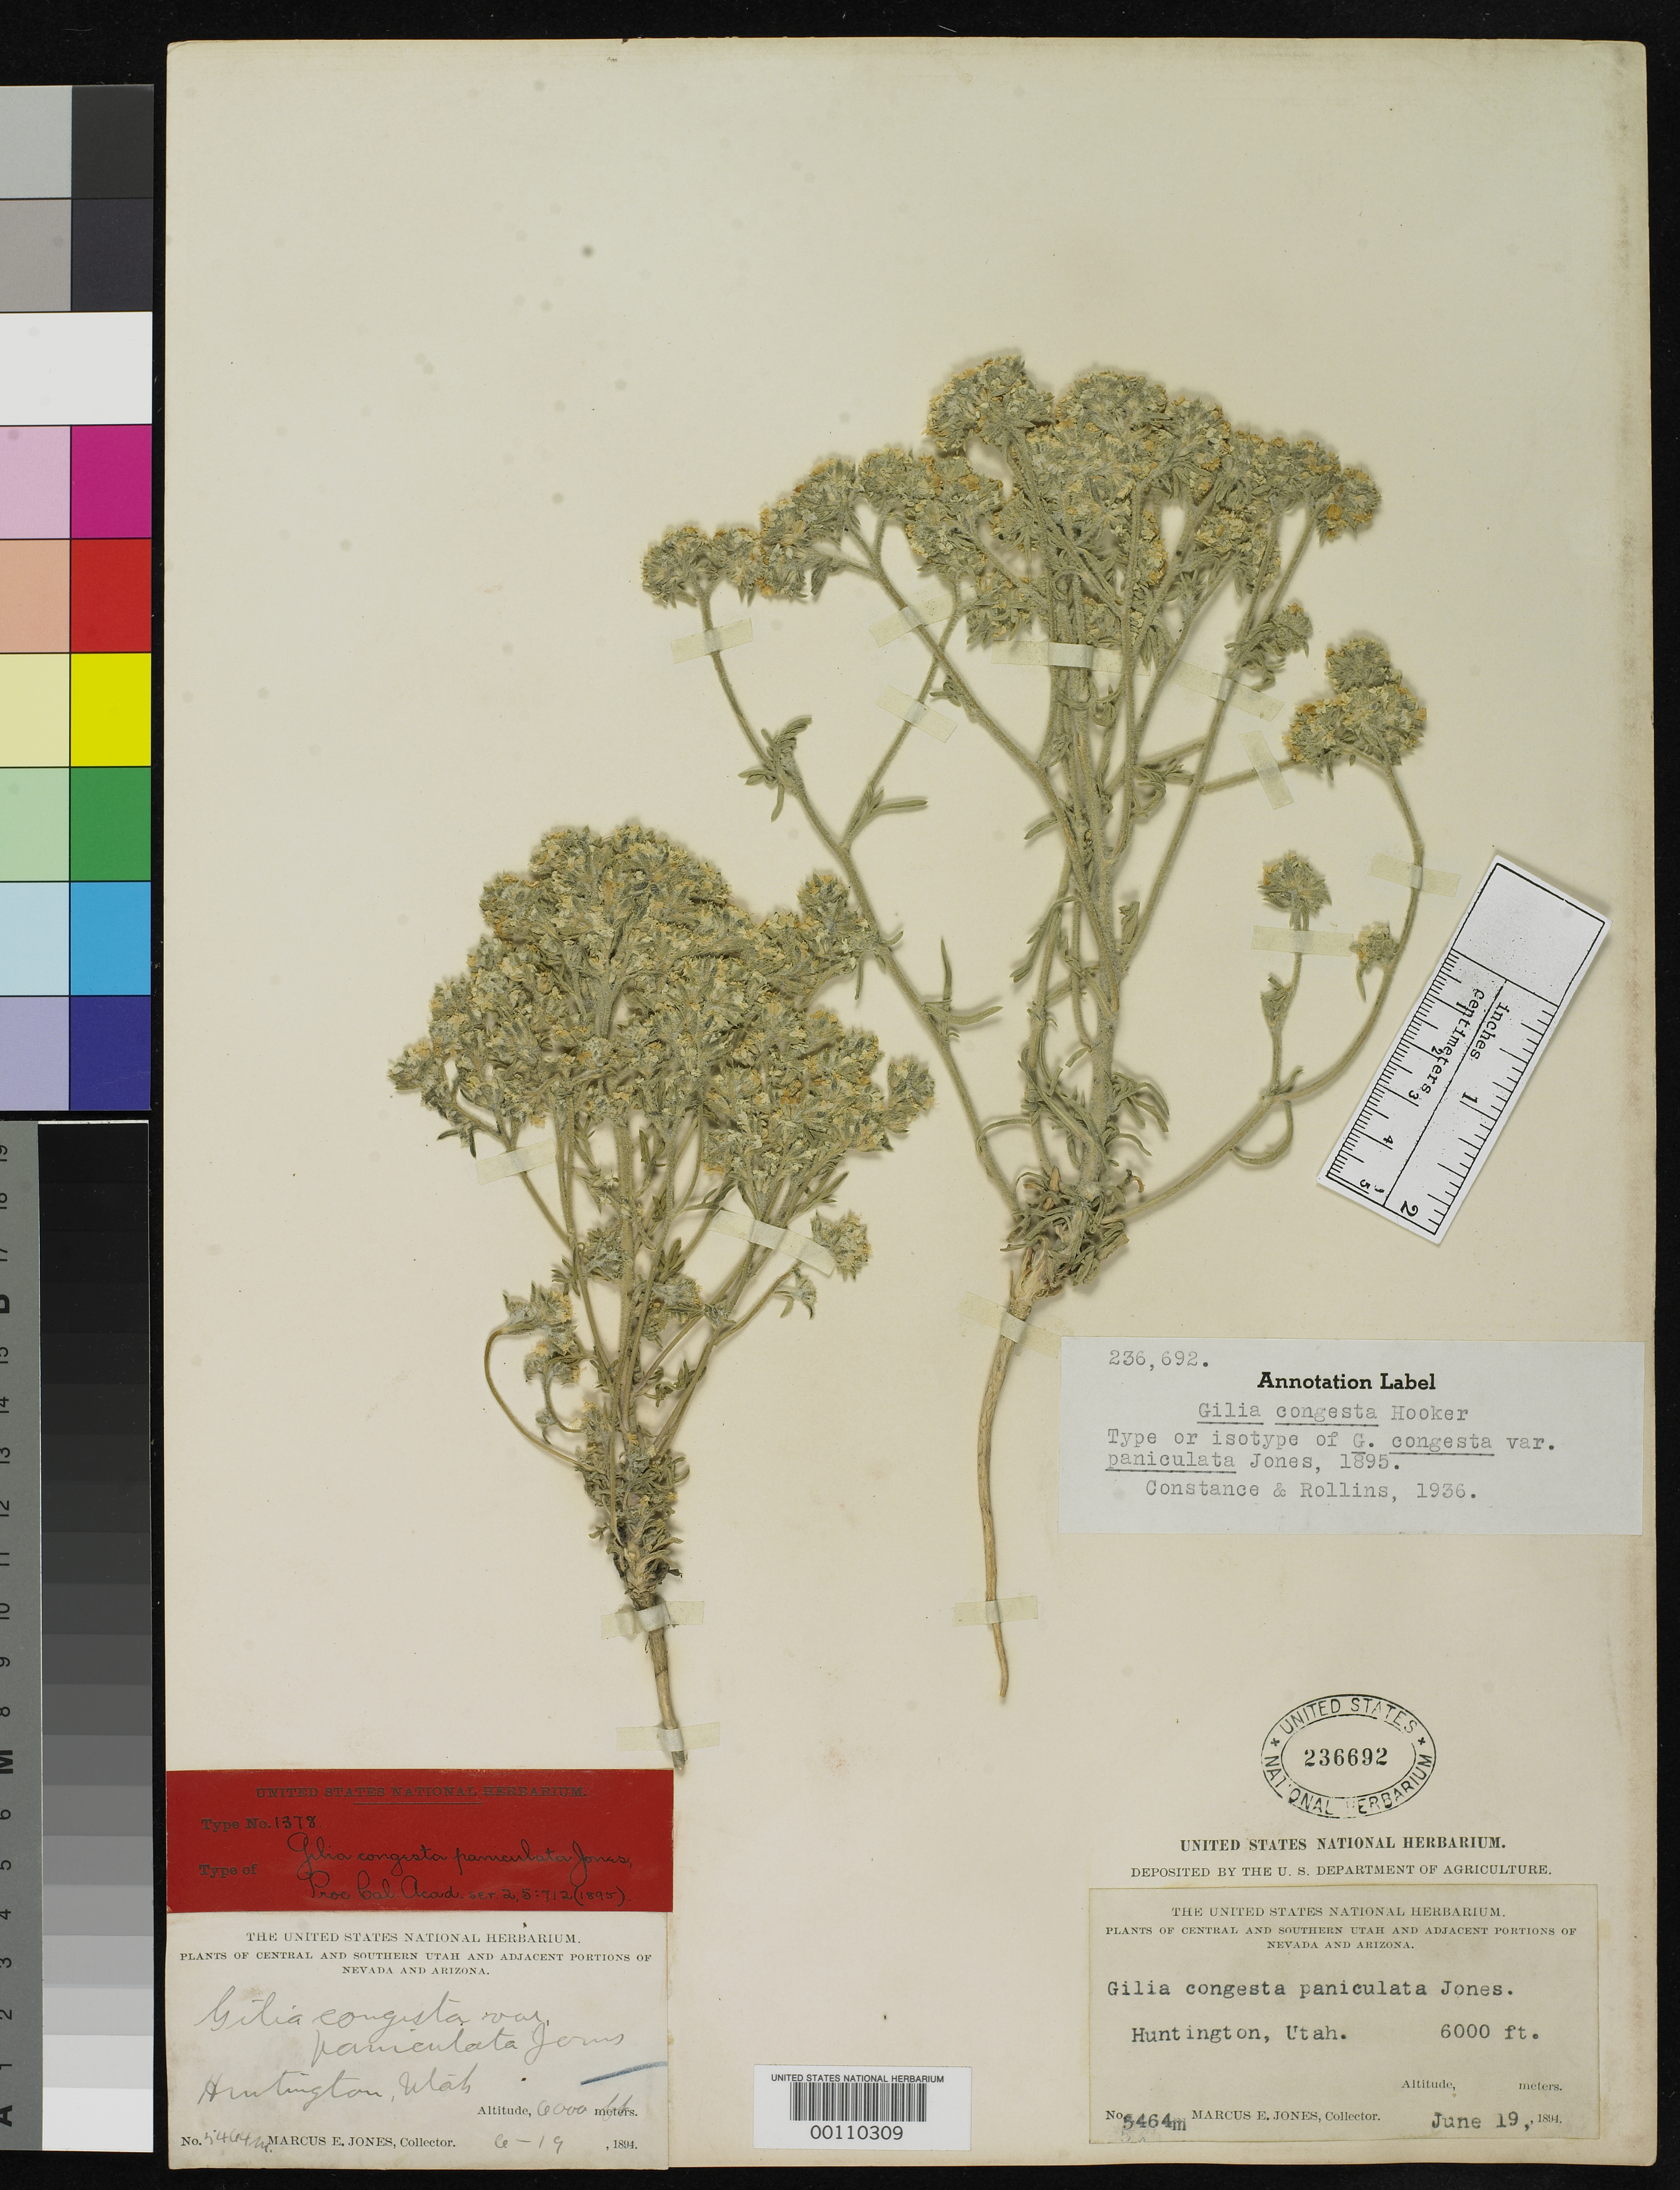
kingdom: Plantae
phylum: Tracheophyta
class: Magnoliopsida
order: Ericales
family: Polemoniaceae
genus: Gilia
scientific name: Gilia congesta var. paniculata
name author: M.E. Jones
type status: Isotype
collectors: M. E. Jones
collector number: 5464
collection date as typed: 19 Jun 1894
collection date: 1894-06-19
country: United States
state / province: Utah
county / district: Emery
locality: Huntington.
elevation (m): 1829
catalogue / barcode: US 236692